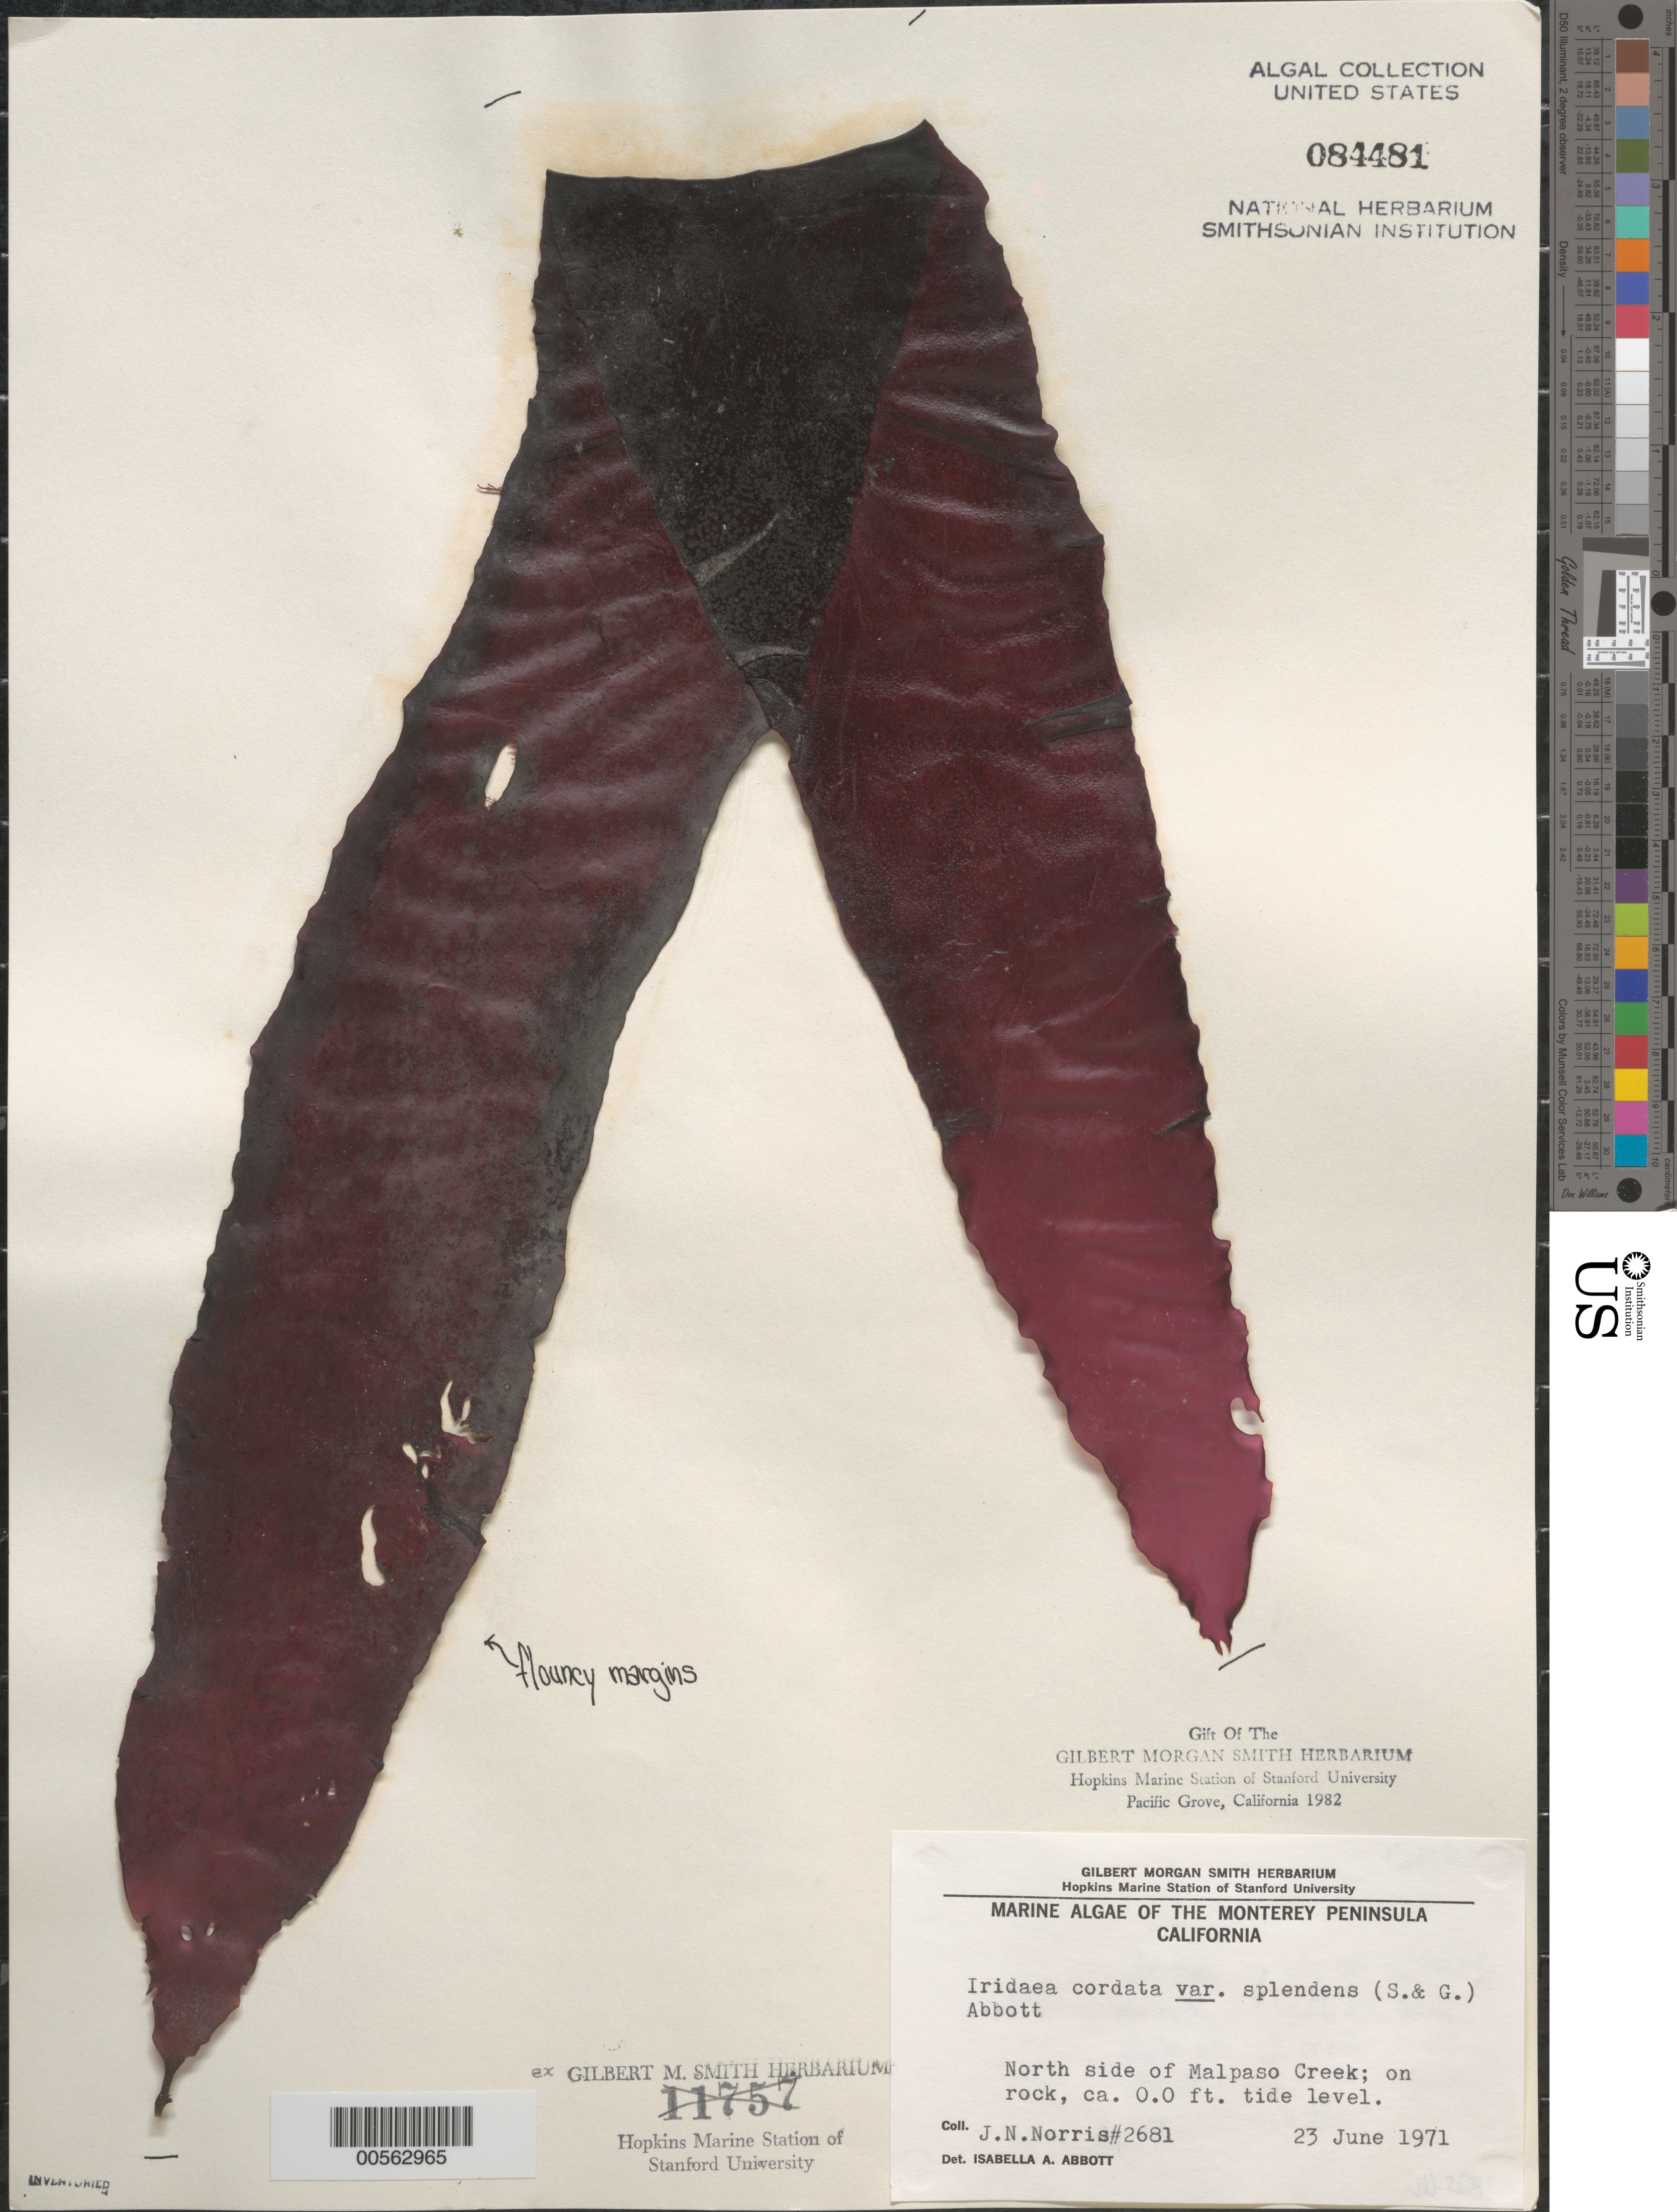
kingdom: Plantae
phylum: Rhodophyta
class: Florideophyceae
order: Gigartinales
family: Gigartinaceae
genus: Iridaea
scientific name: Iridaea cordata var. splendens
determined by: Abbott, Isabella A.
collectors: J. N. Norris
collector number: JN-2681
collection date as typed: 23 Jun 1971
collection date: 1971-06-23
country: United States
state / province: California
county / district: Monterey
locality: Malpaso Creek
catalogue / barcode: US 84481